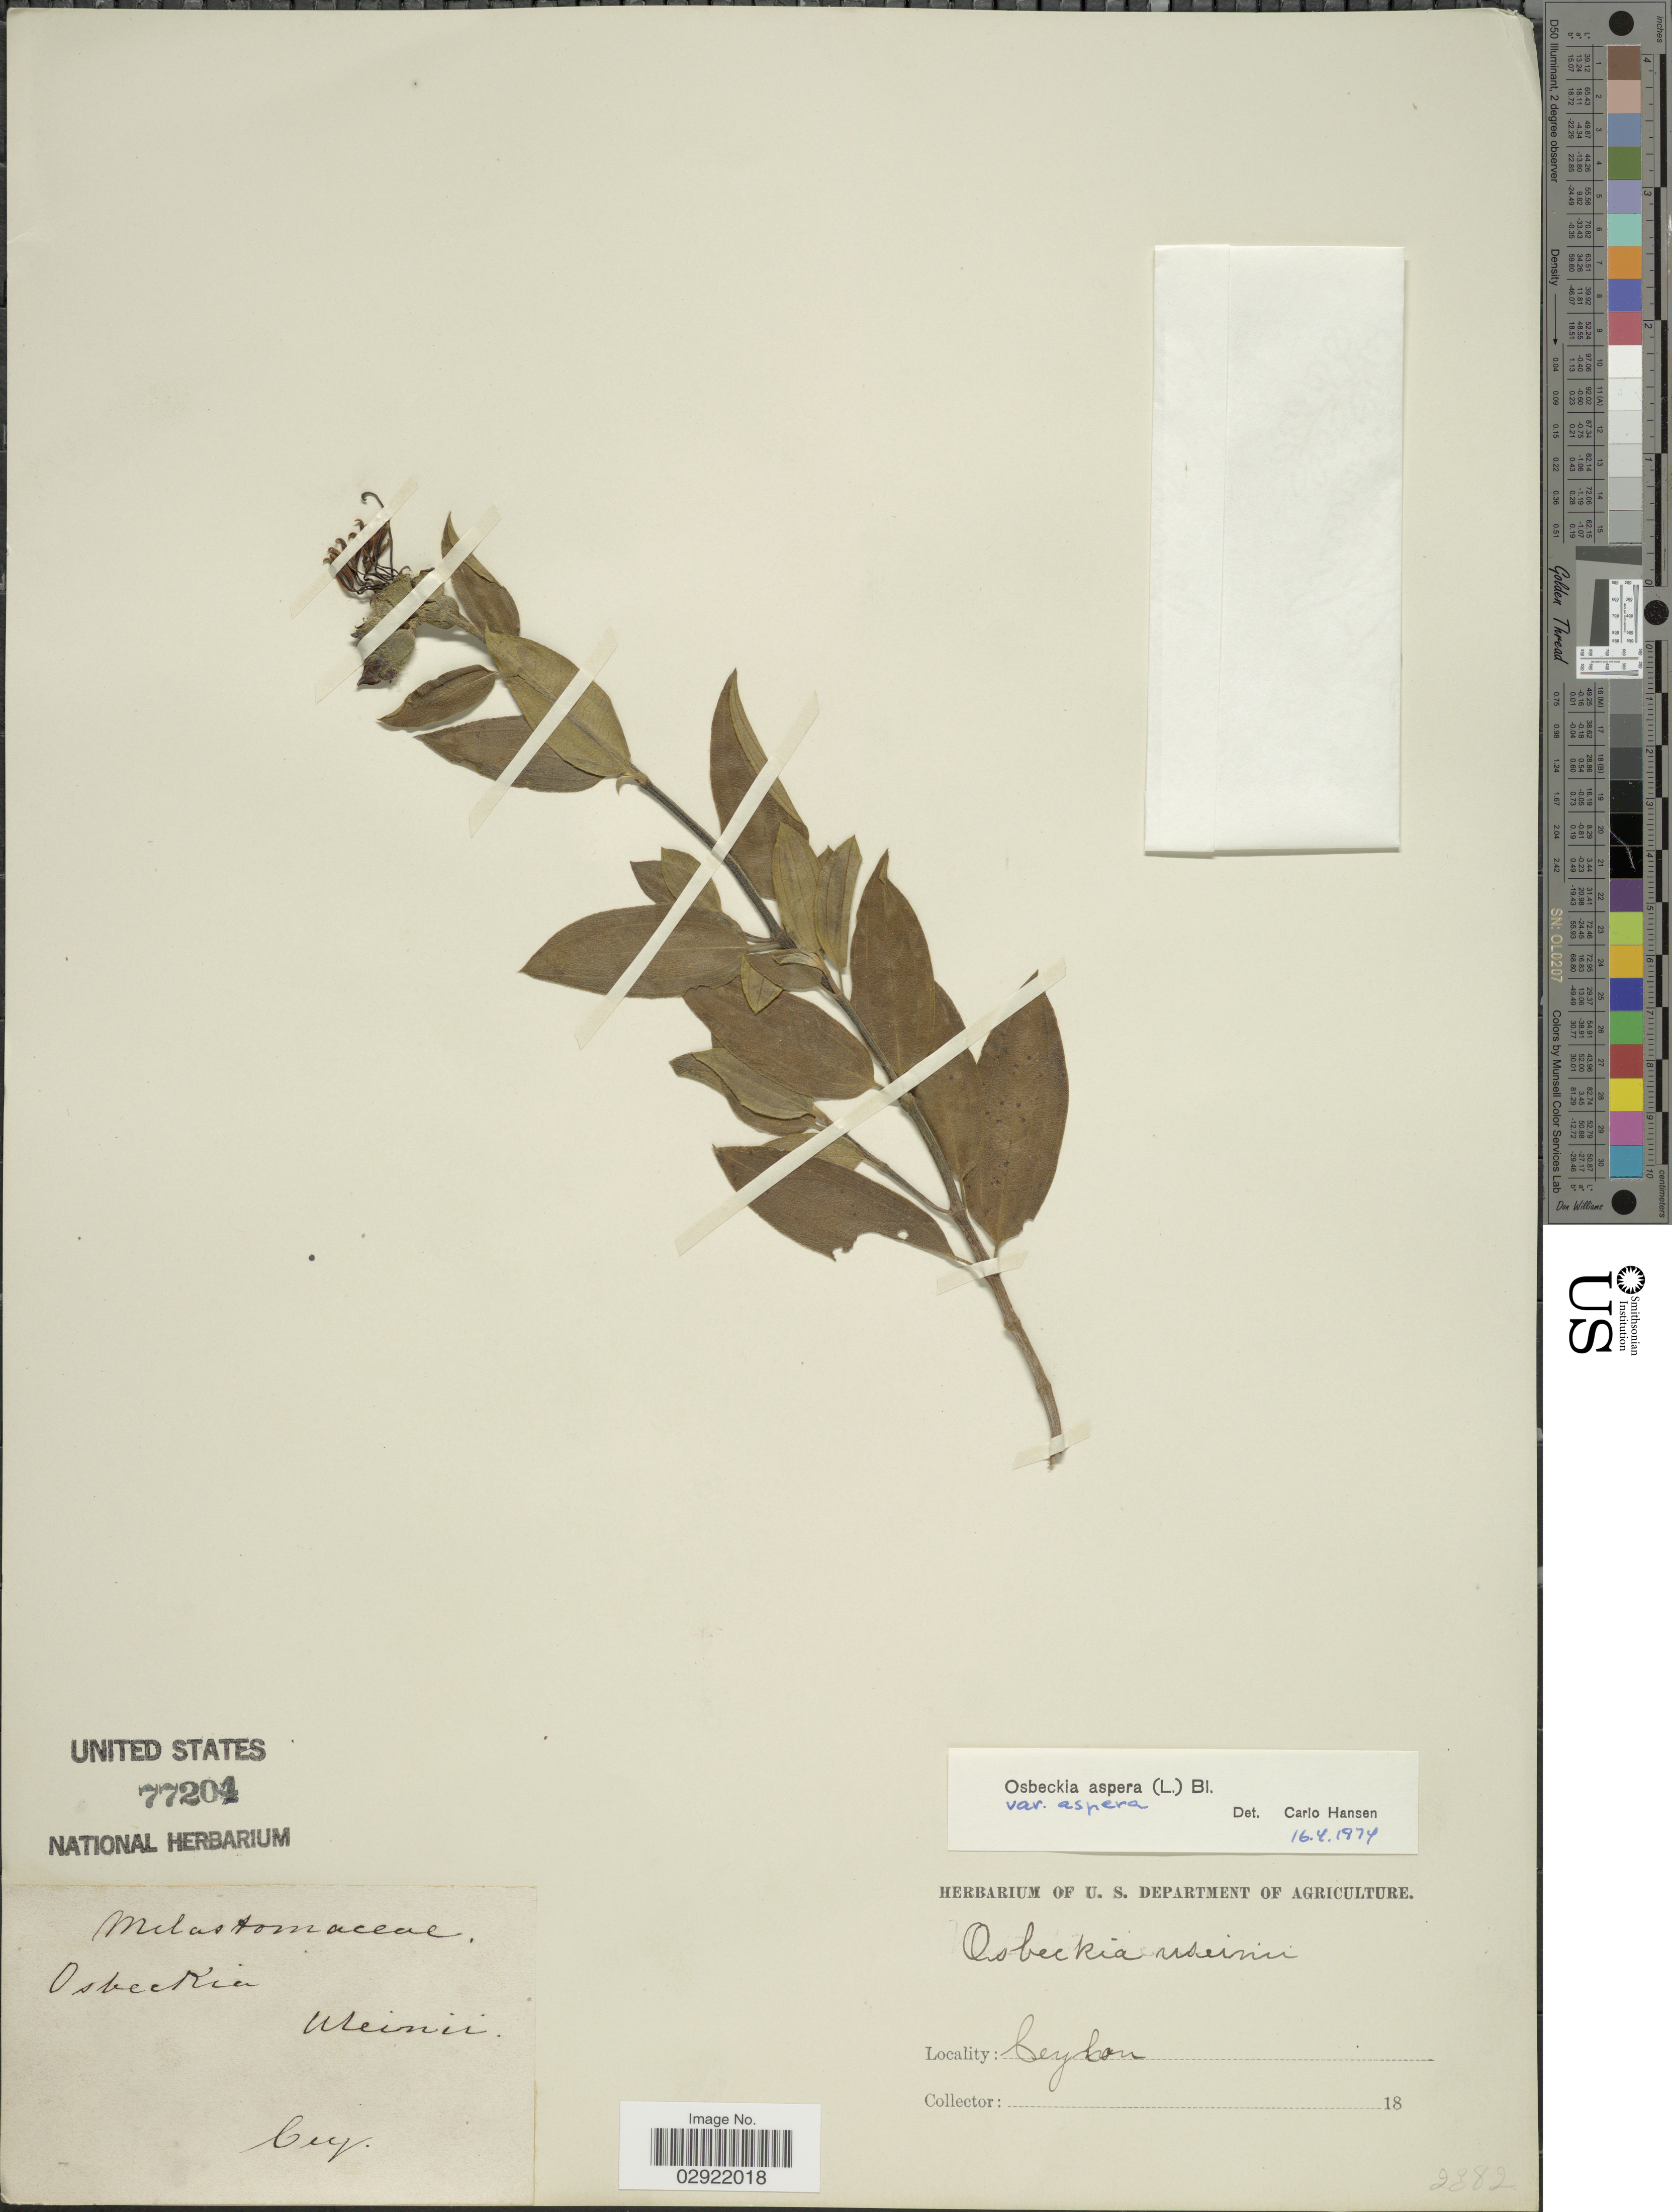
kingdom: Plantae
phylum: Tracheophyta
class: Magnoliopsida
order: Myrtales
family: Melastomataceae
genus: Osbeckia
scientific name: Osbeckia aspera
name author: Blume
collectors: ex herb. U. S. Department of Agriculture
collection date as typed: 18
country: Sri Lanka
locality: Ceylon.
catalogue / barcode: US 77204